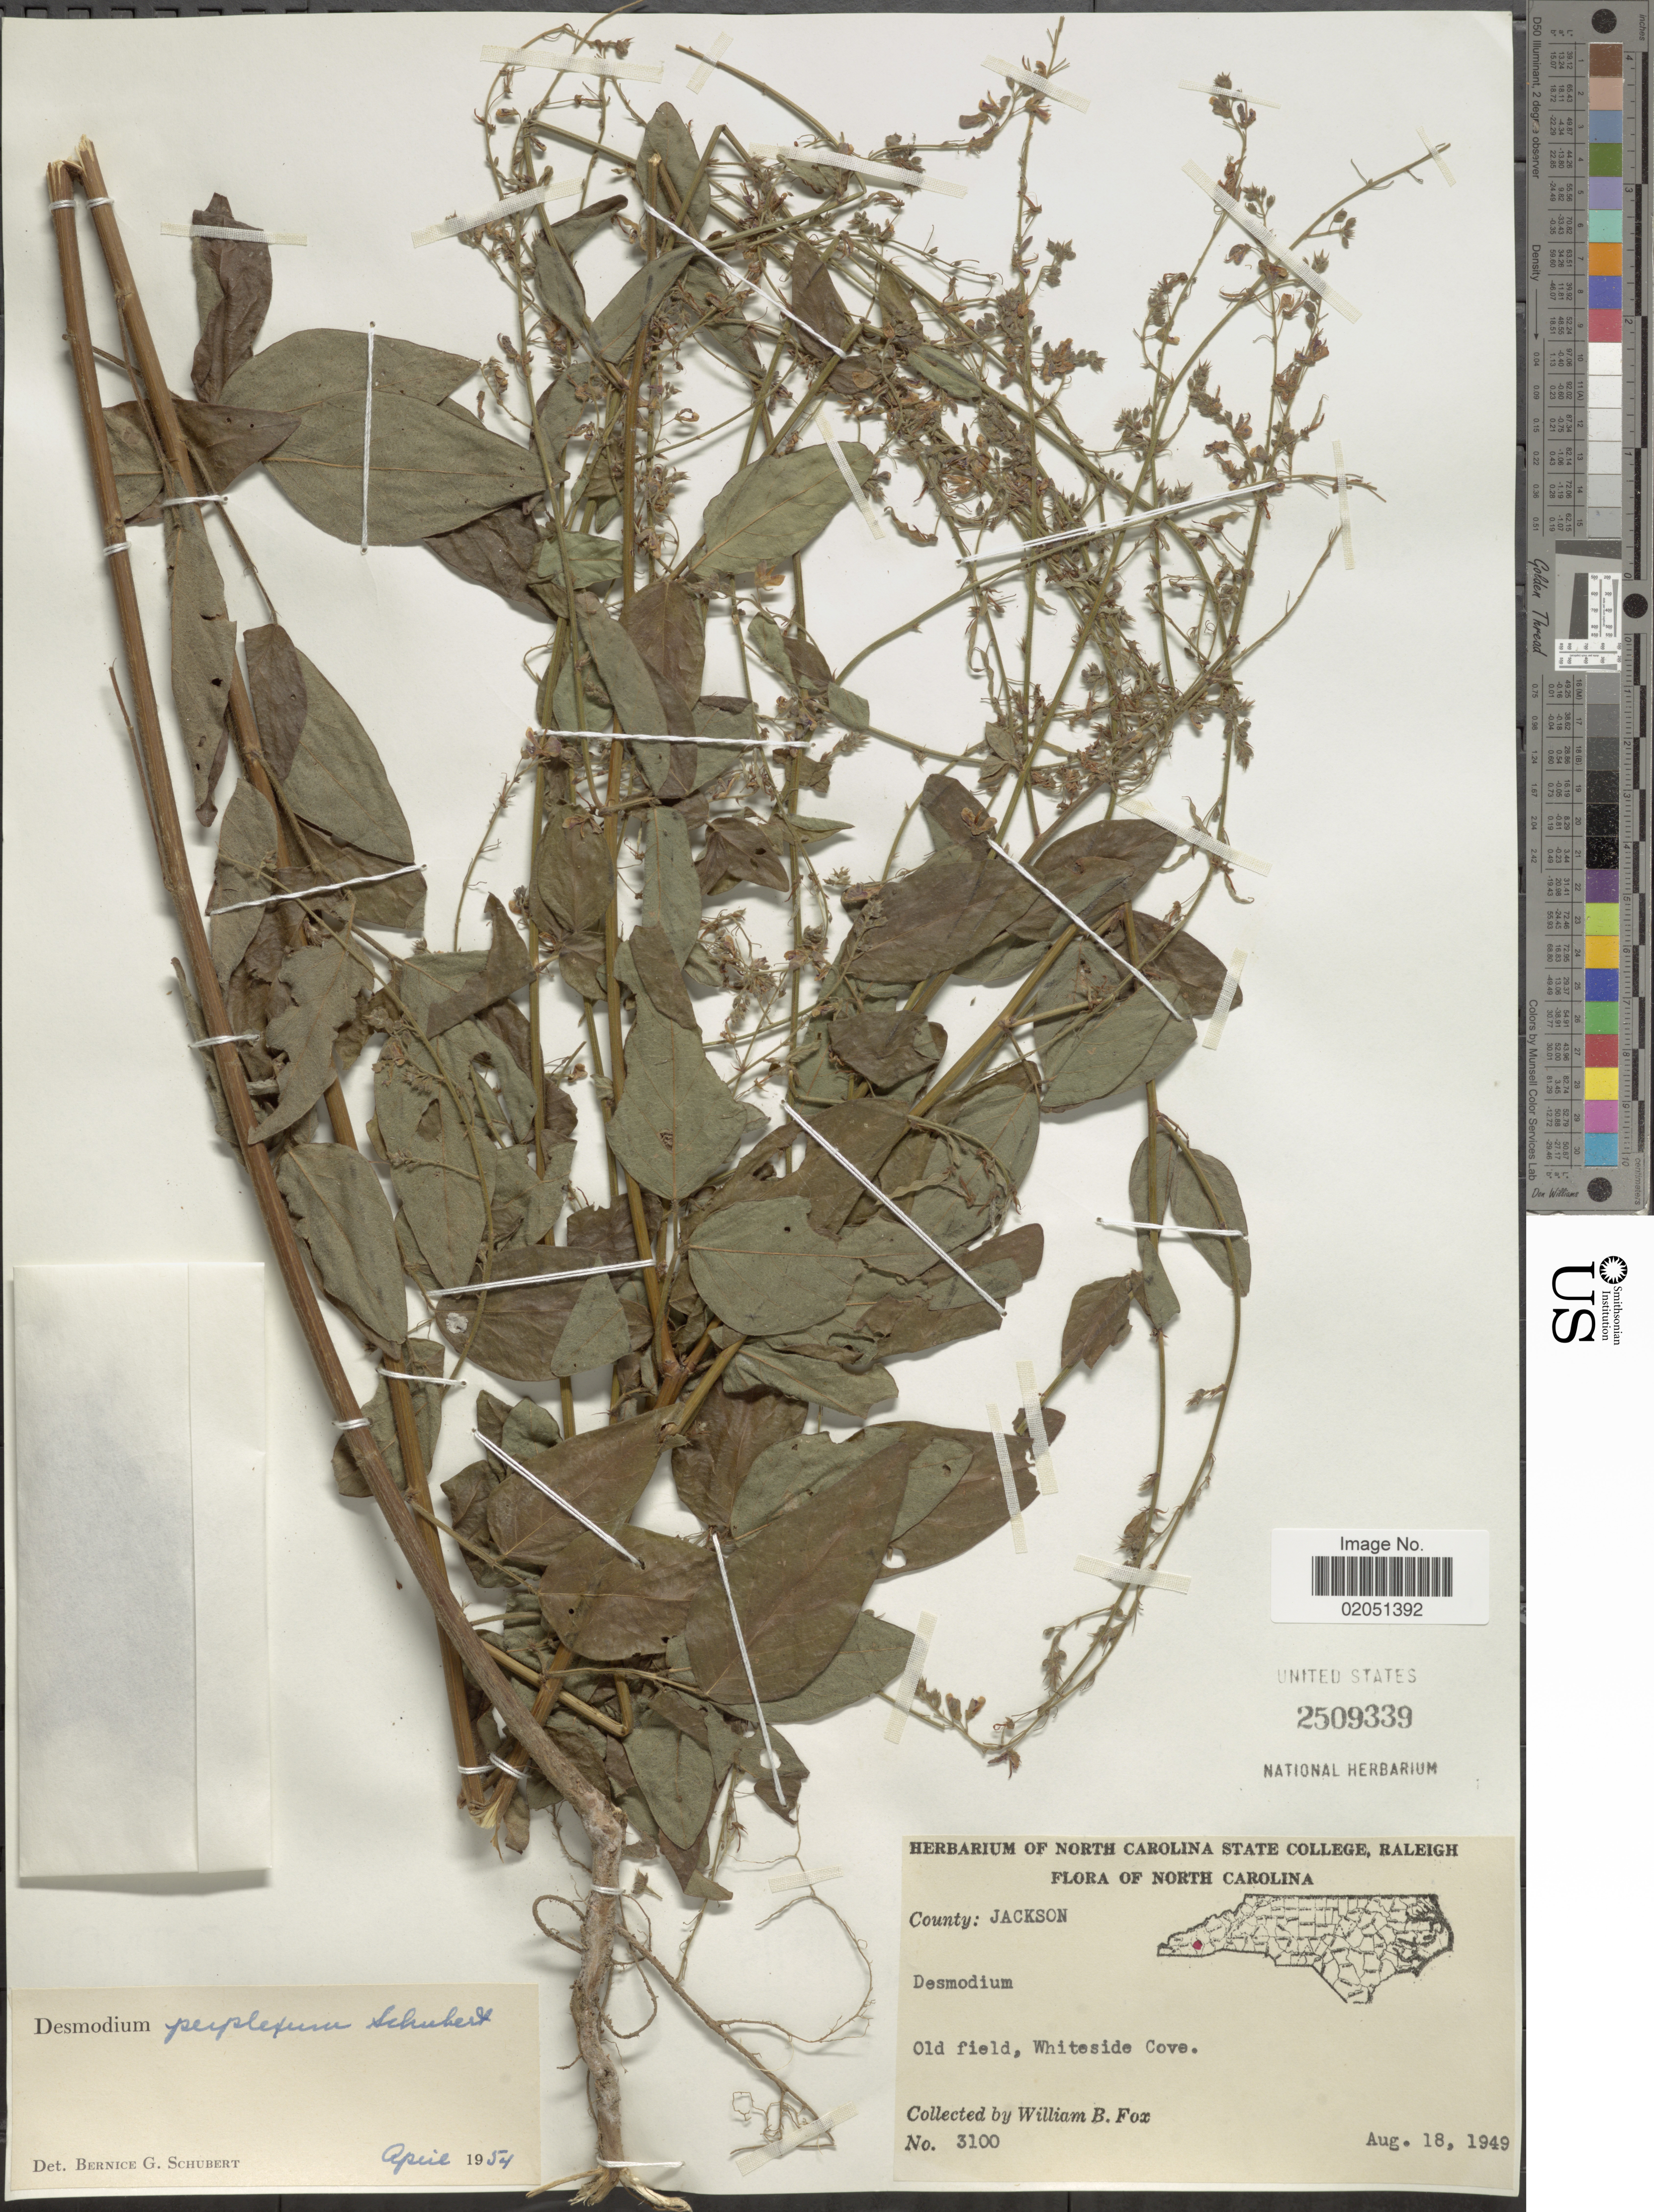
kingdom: Plantae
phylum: Tracheophyta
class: Magnoliopsida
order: Fabales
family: Fabaceae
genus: Desmodium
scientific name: Desmodium perplexum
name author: B.G. Schub.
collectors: W. B. Fox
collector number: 3100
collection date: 1949-08-18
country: United States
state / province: North Carolina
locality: County: Jackson, Old field, Whiteside Cove.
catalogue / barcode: US 2509339